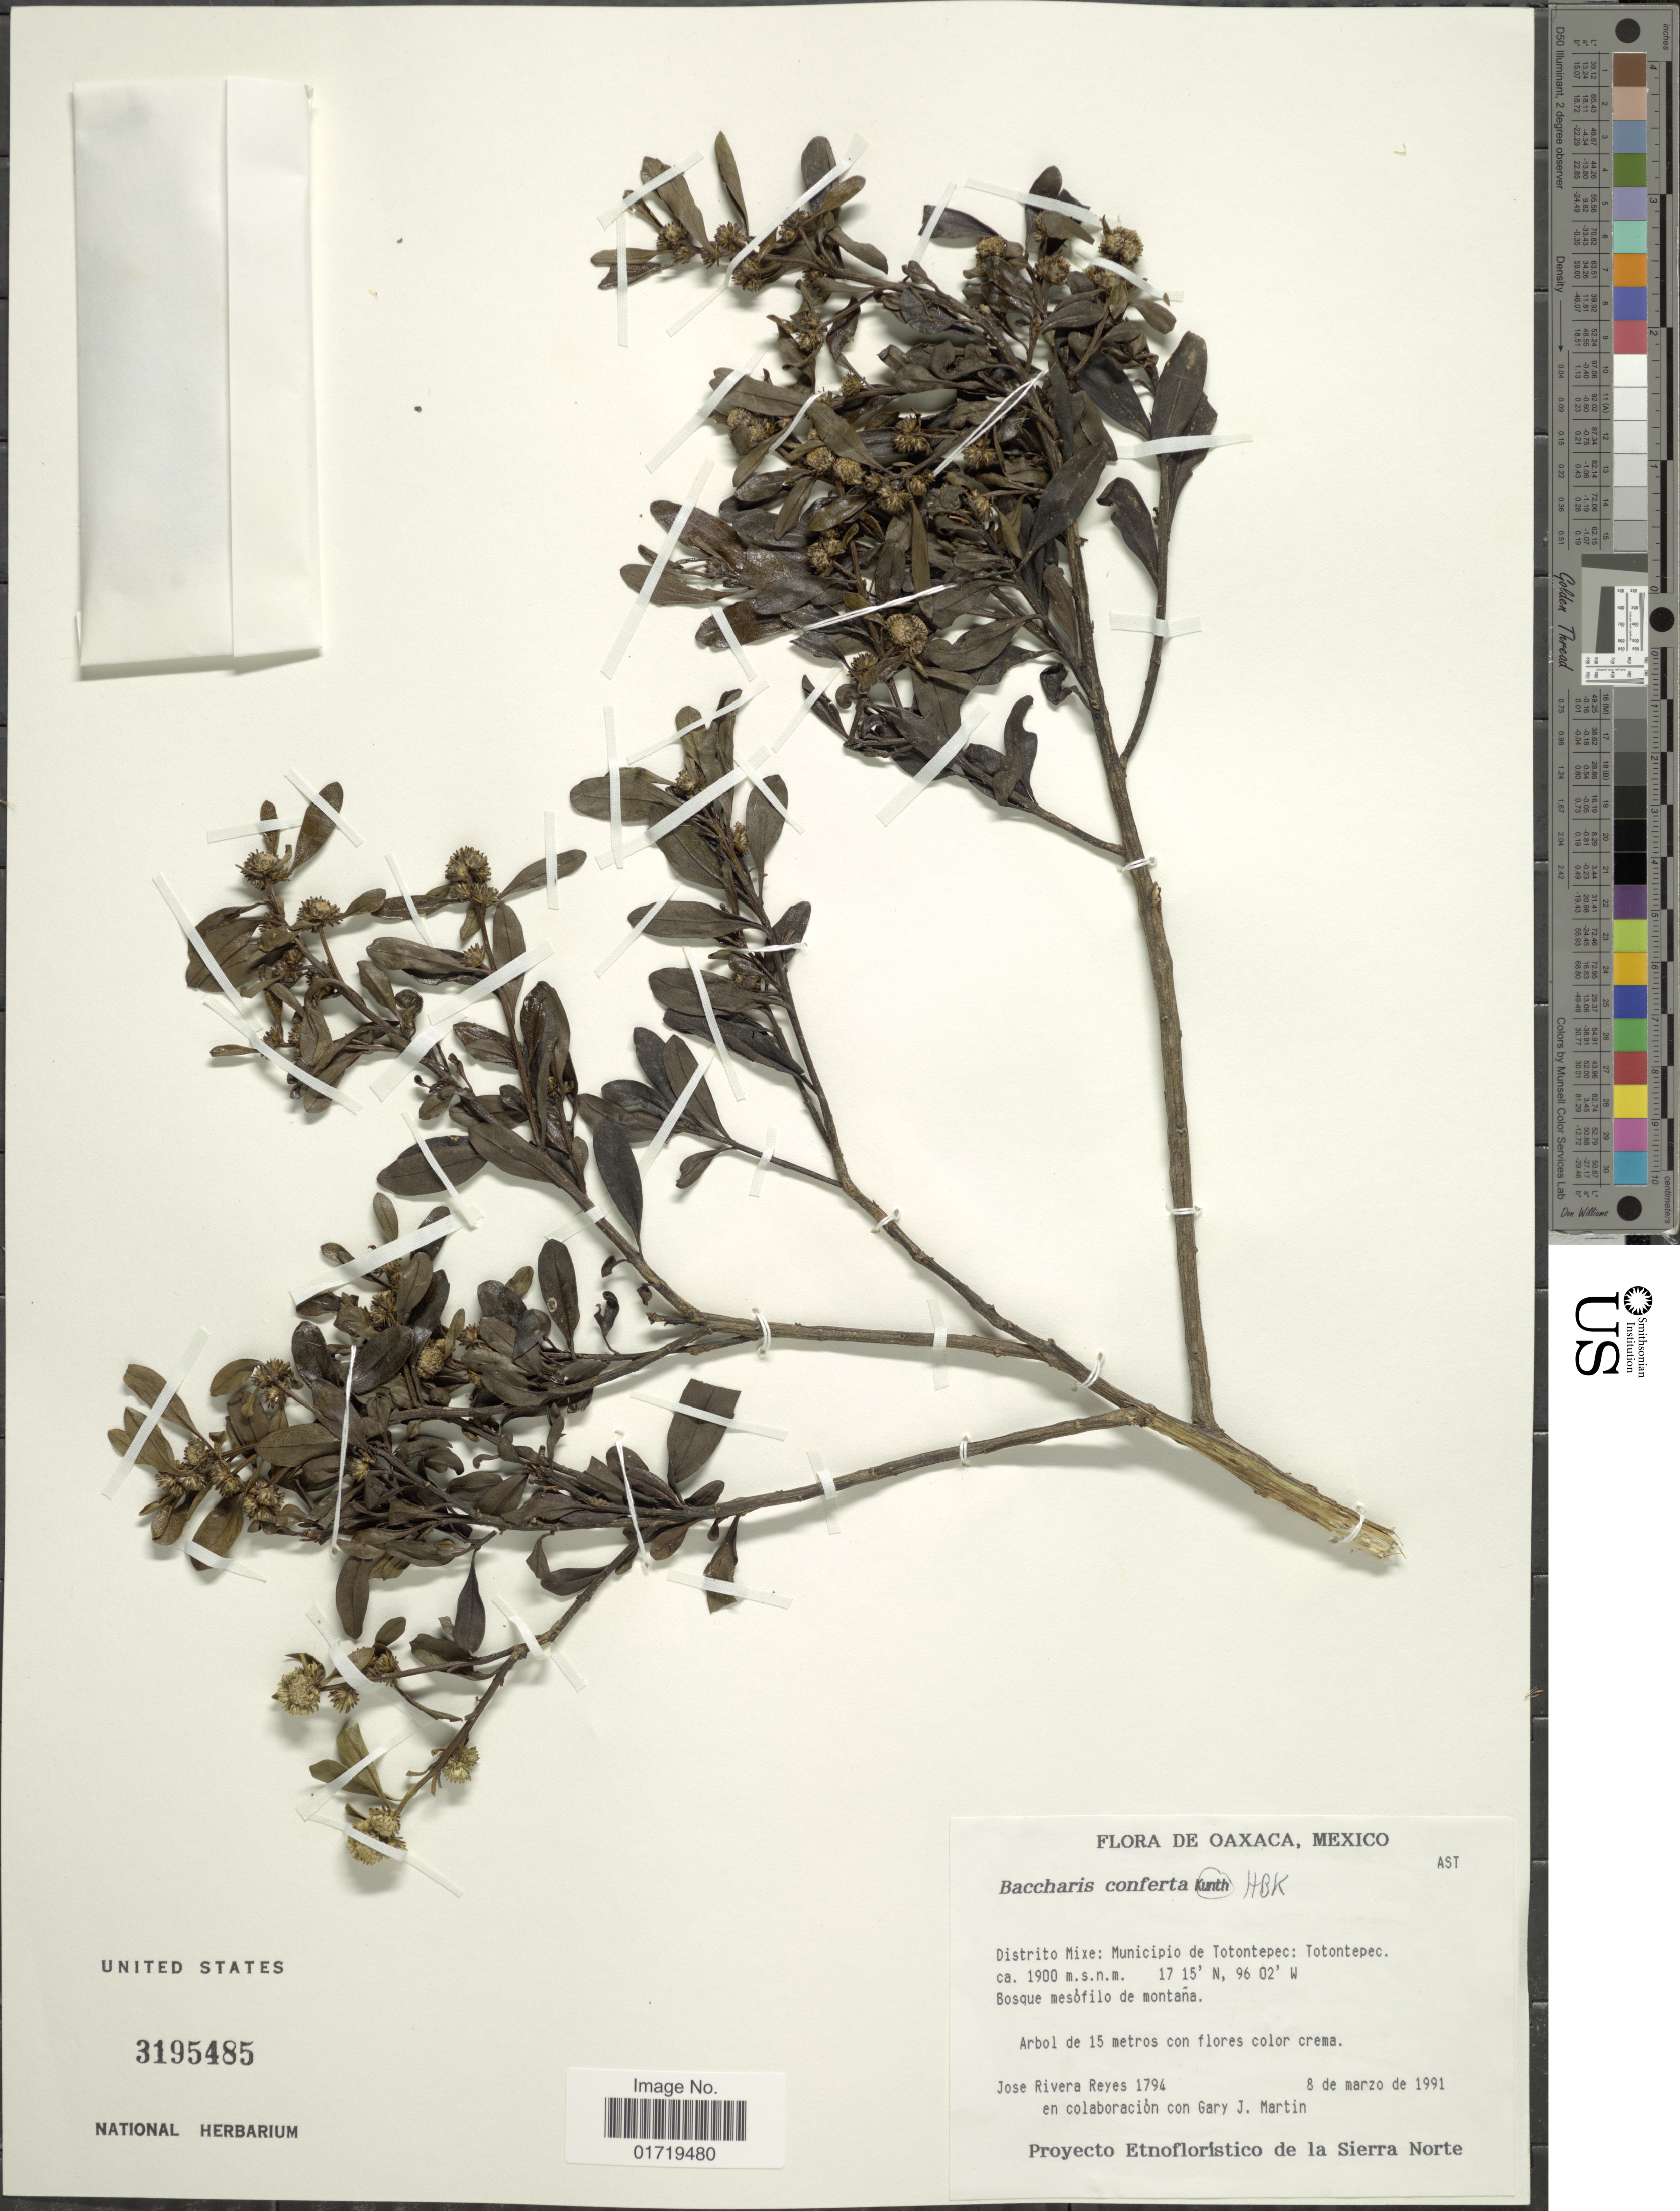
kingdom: Plantae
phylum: Tracheophyta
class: Magnoliopsida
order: Asterales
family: Asteraceae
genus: Baccharis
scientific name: Baccharis conferta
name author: Kunth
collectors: J. Reyes & G. J. Martin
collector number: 1794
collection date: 1991-03-08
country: Mexico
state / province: Oaxaca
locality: Distrito Mixe: Municipio de Totontepec: Totontepec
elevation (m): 1900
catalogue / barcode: US 3195485